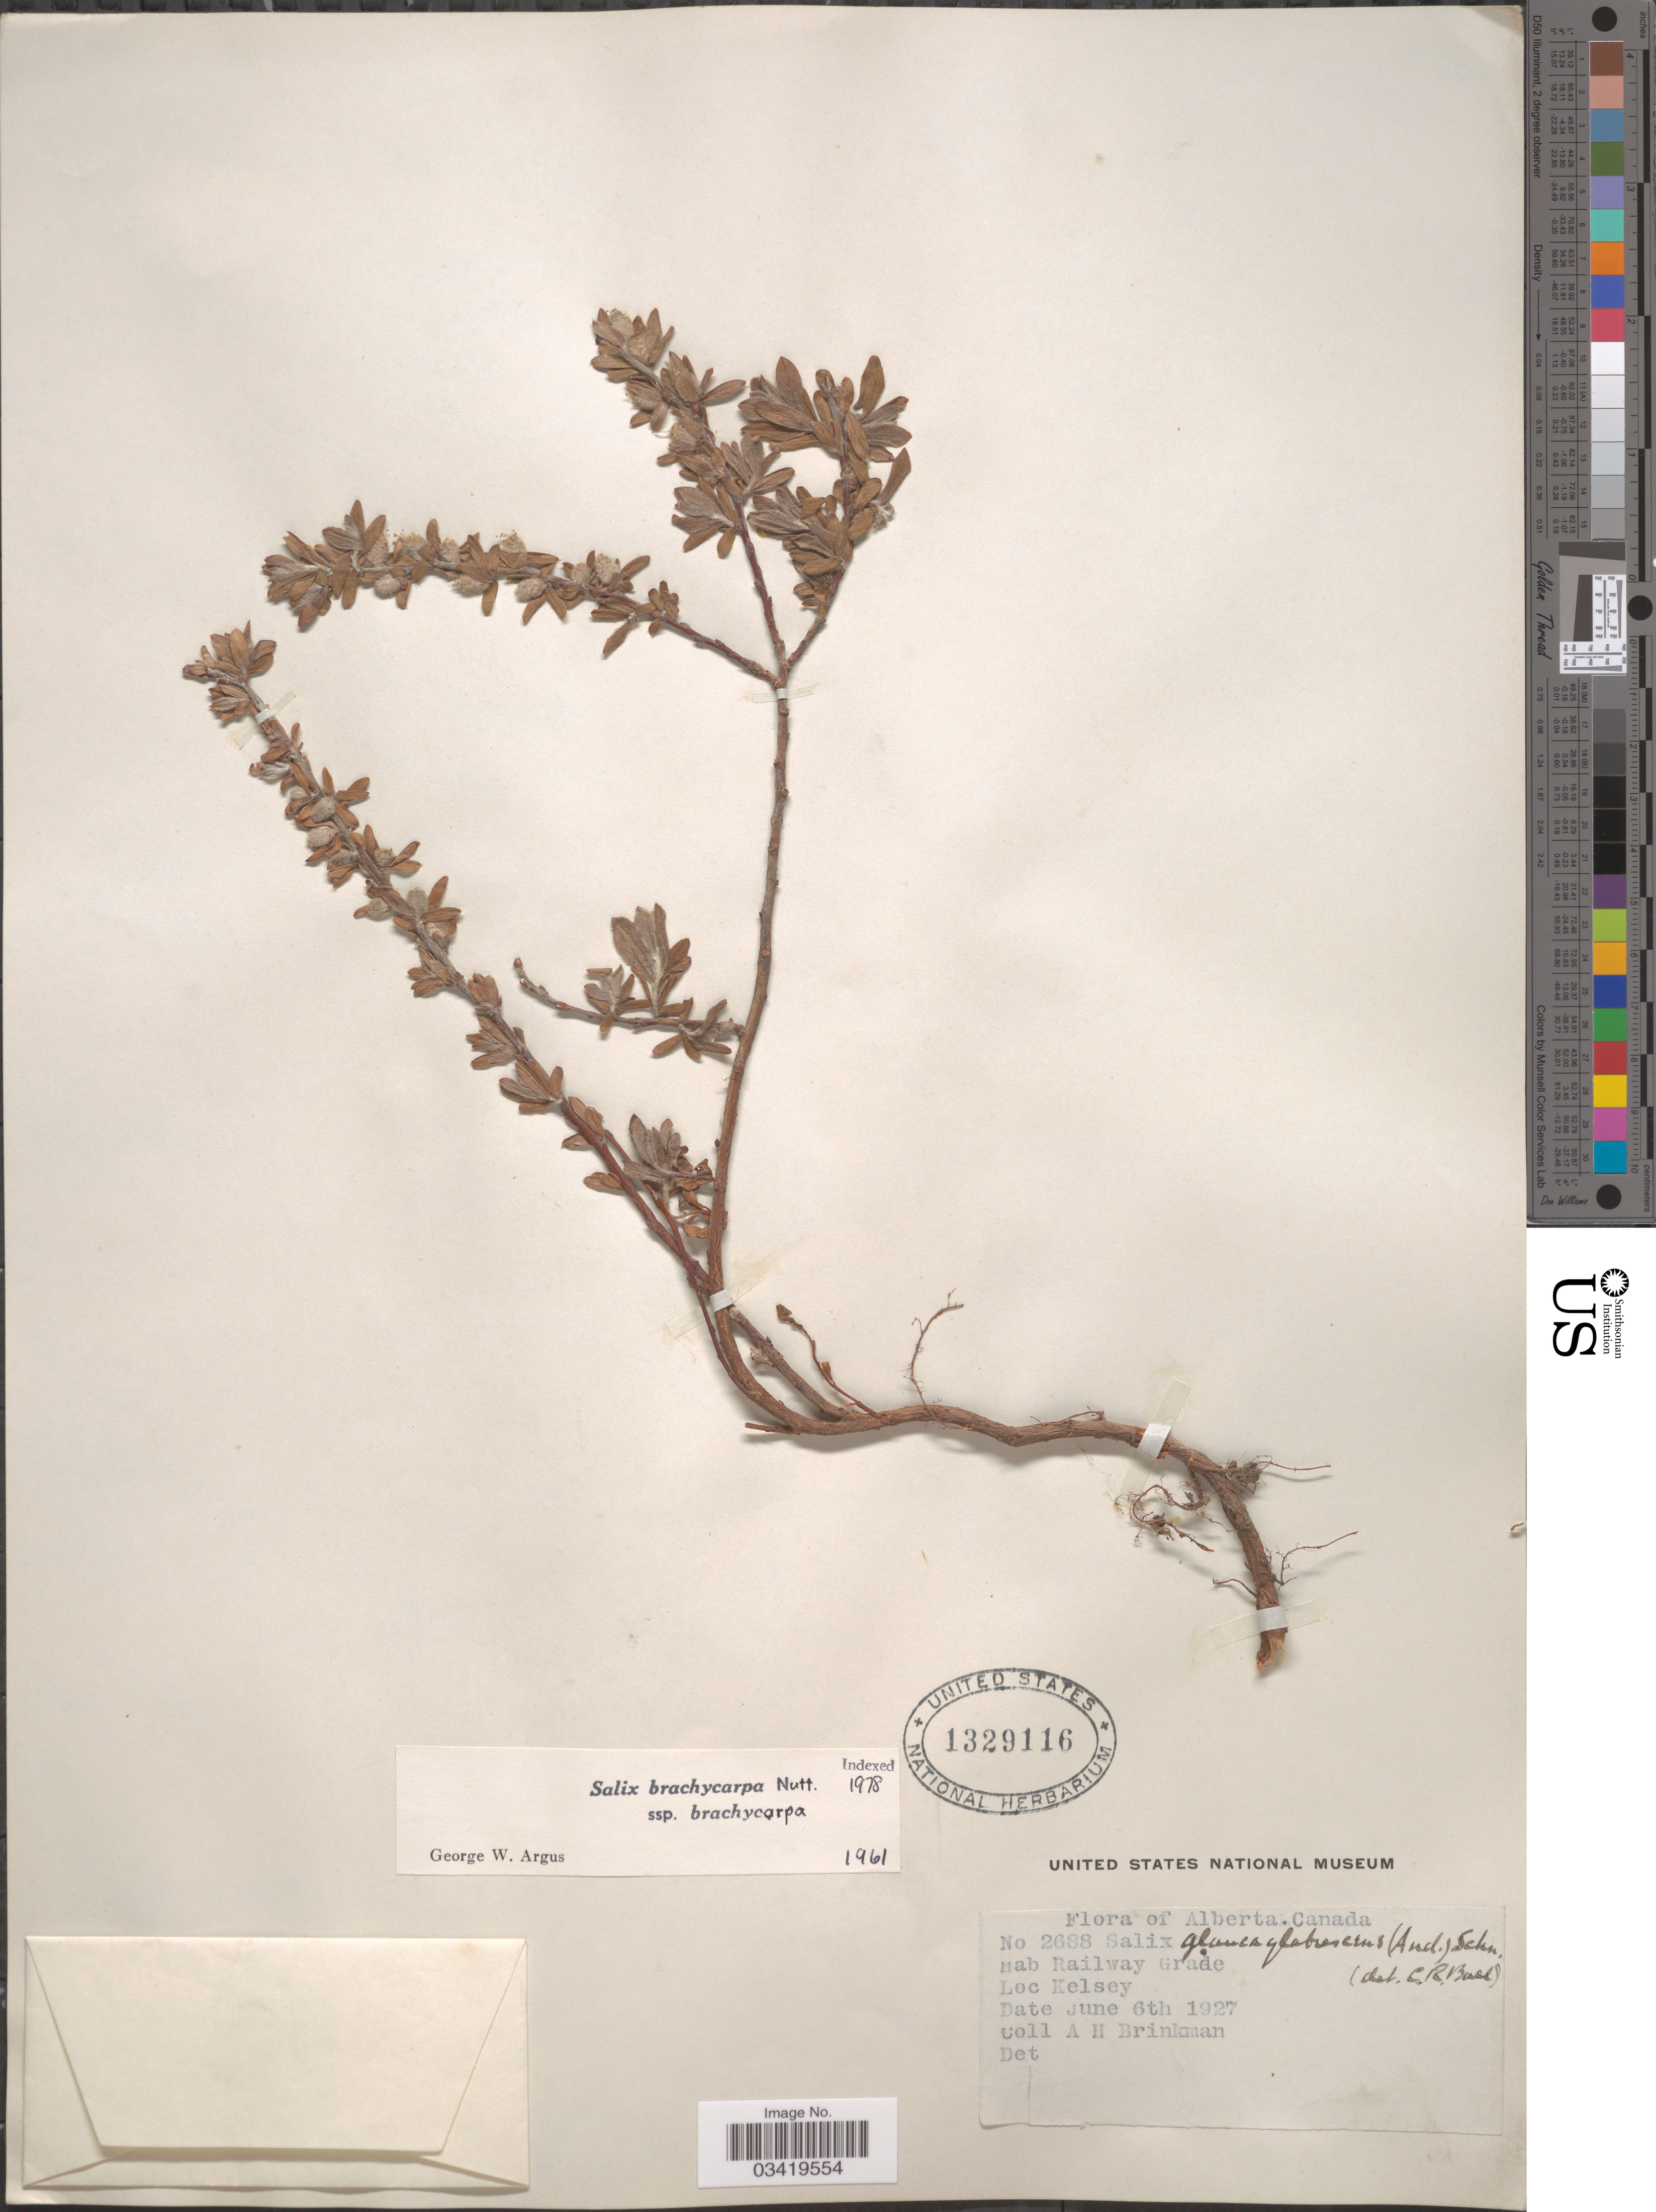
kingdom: Plantae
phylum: Tracheophyta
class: Magnoliopsida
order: Malpighiales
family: Salicaceae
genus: Salix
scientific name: Salix brachycarpa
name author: Nutt.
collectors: A. Brinkman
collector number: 2688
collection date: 1927-06-06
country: Canada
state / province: Alberta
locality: Railway Grade. Kelsey.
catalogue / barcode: US 1329116